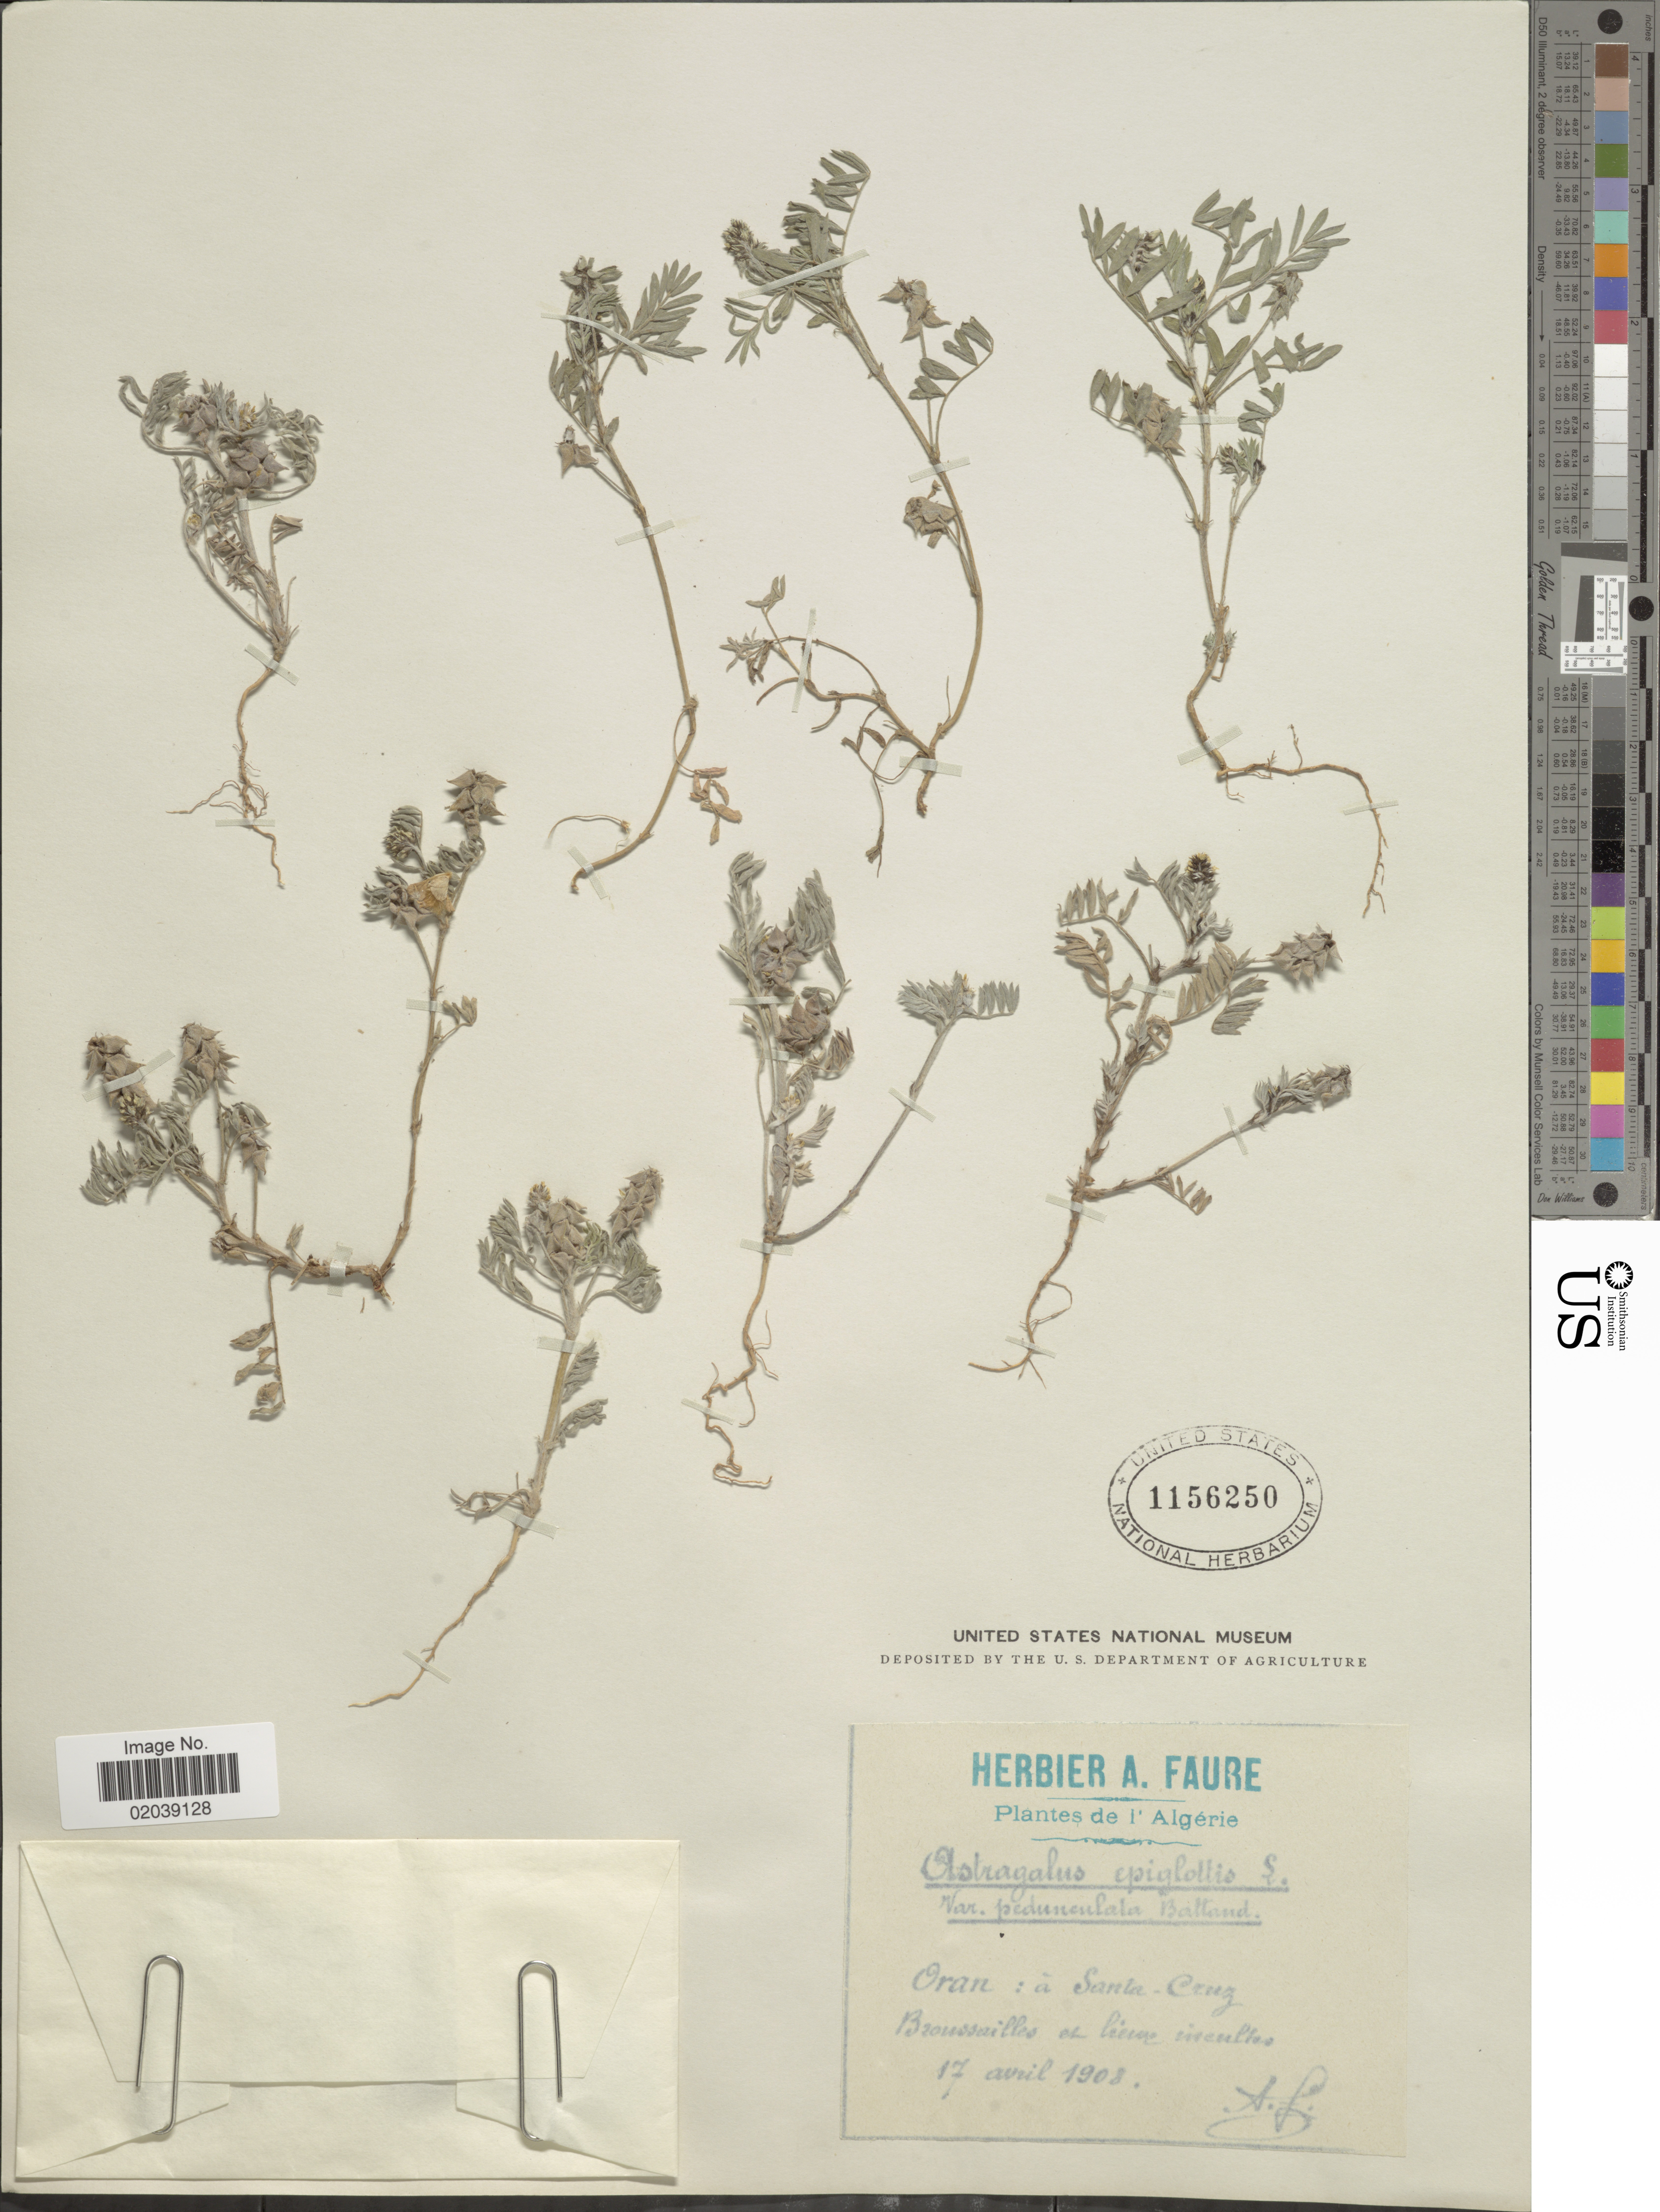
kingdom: Plantae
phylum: Tracheophyta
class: Magnoliopsida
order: Fabales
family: Fabaceae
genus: Astragalus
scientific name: Astragalus epiglottis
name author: L.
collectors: A. Faure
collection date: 1908-04-17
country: Algeria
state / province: Oran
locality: Oran: a Santa Cruz. Broussailles et lieux incultes.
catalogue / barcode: US 1156250